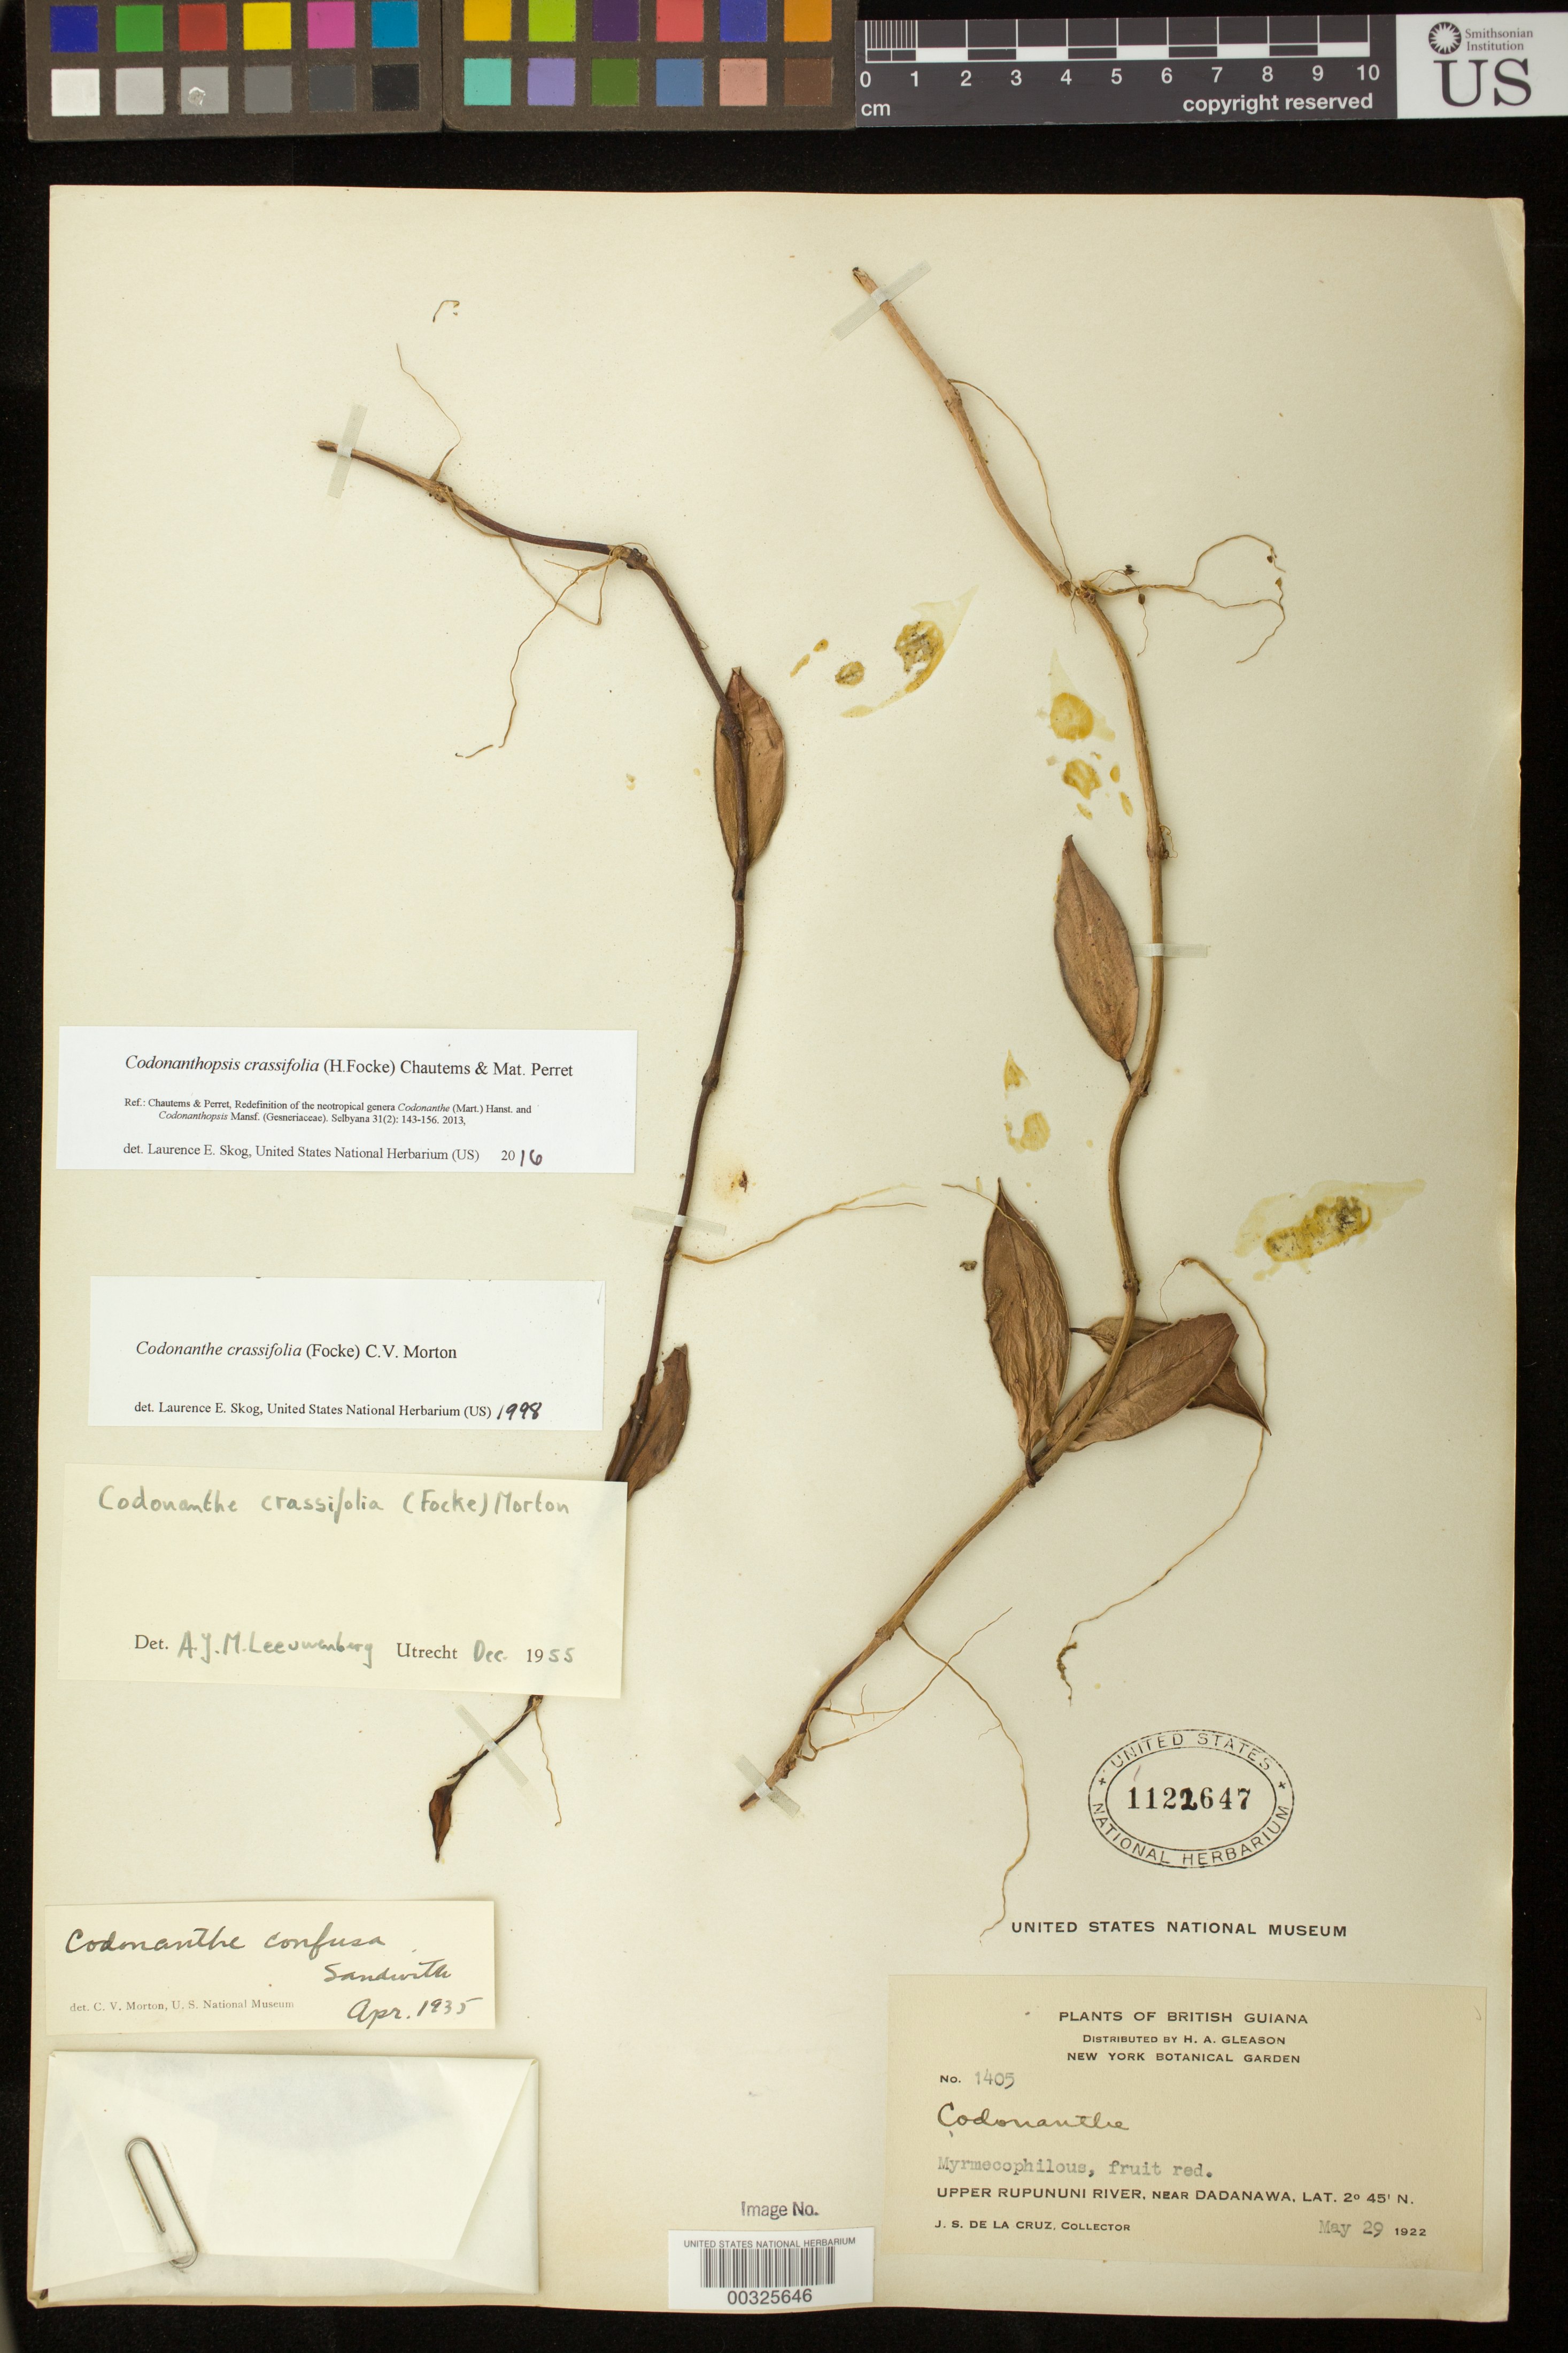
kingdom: Plantae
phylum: Tracheophyta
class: Magnoliopsida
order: Lamiales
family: Gesneriaceae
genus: Codonanthopsis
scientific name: Codonanthopsis crassifolia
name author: (H. Focke) Chautems & Mat.Perret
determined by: Skog, Laurence E.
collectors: J. S. de la Cruz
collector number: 1405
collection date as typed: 29 May 1922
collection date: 1922-05-29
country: Guyana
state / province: U. Takutu-U. Essequibo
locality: Upper Rupununi River, near Dadanawa, lat. 2° 45' N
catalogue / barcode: US 1122647